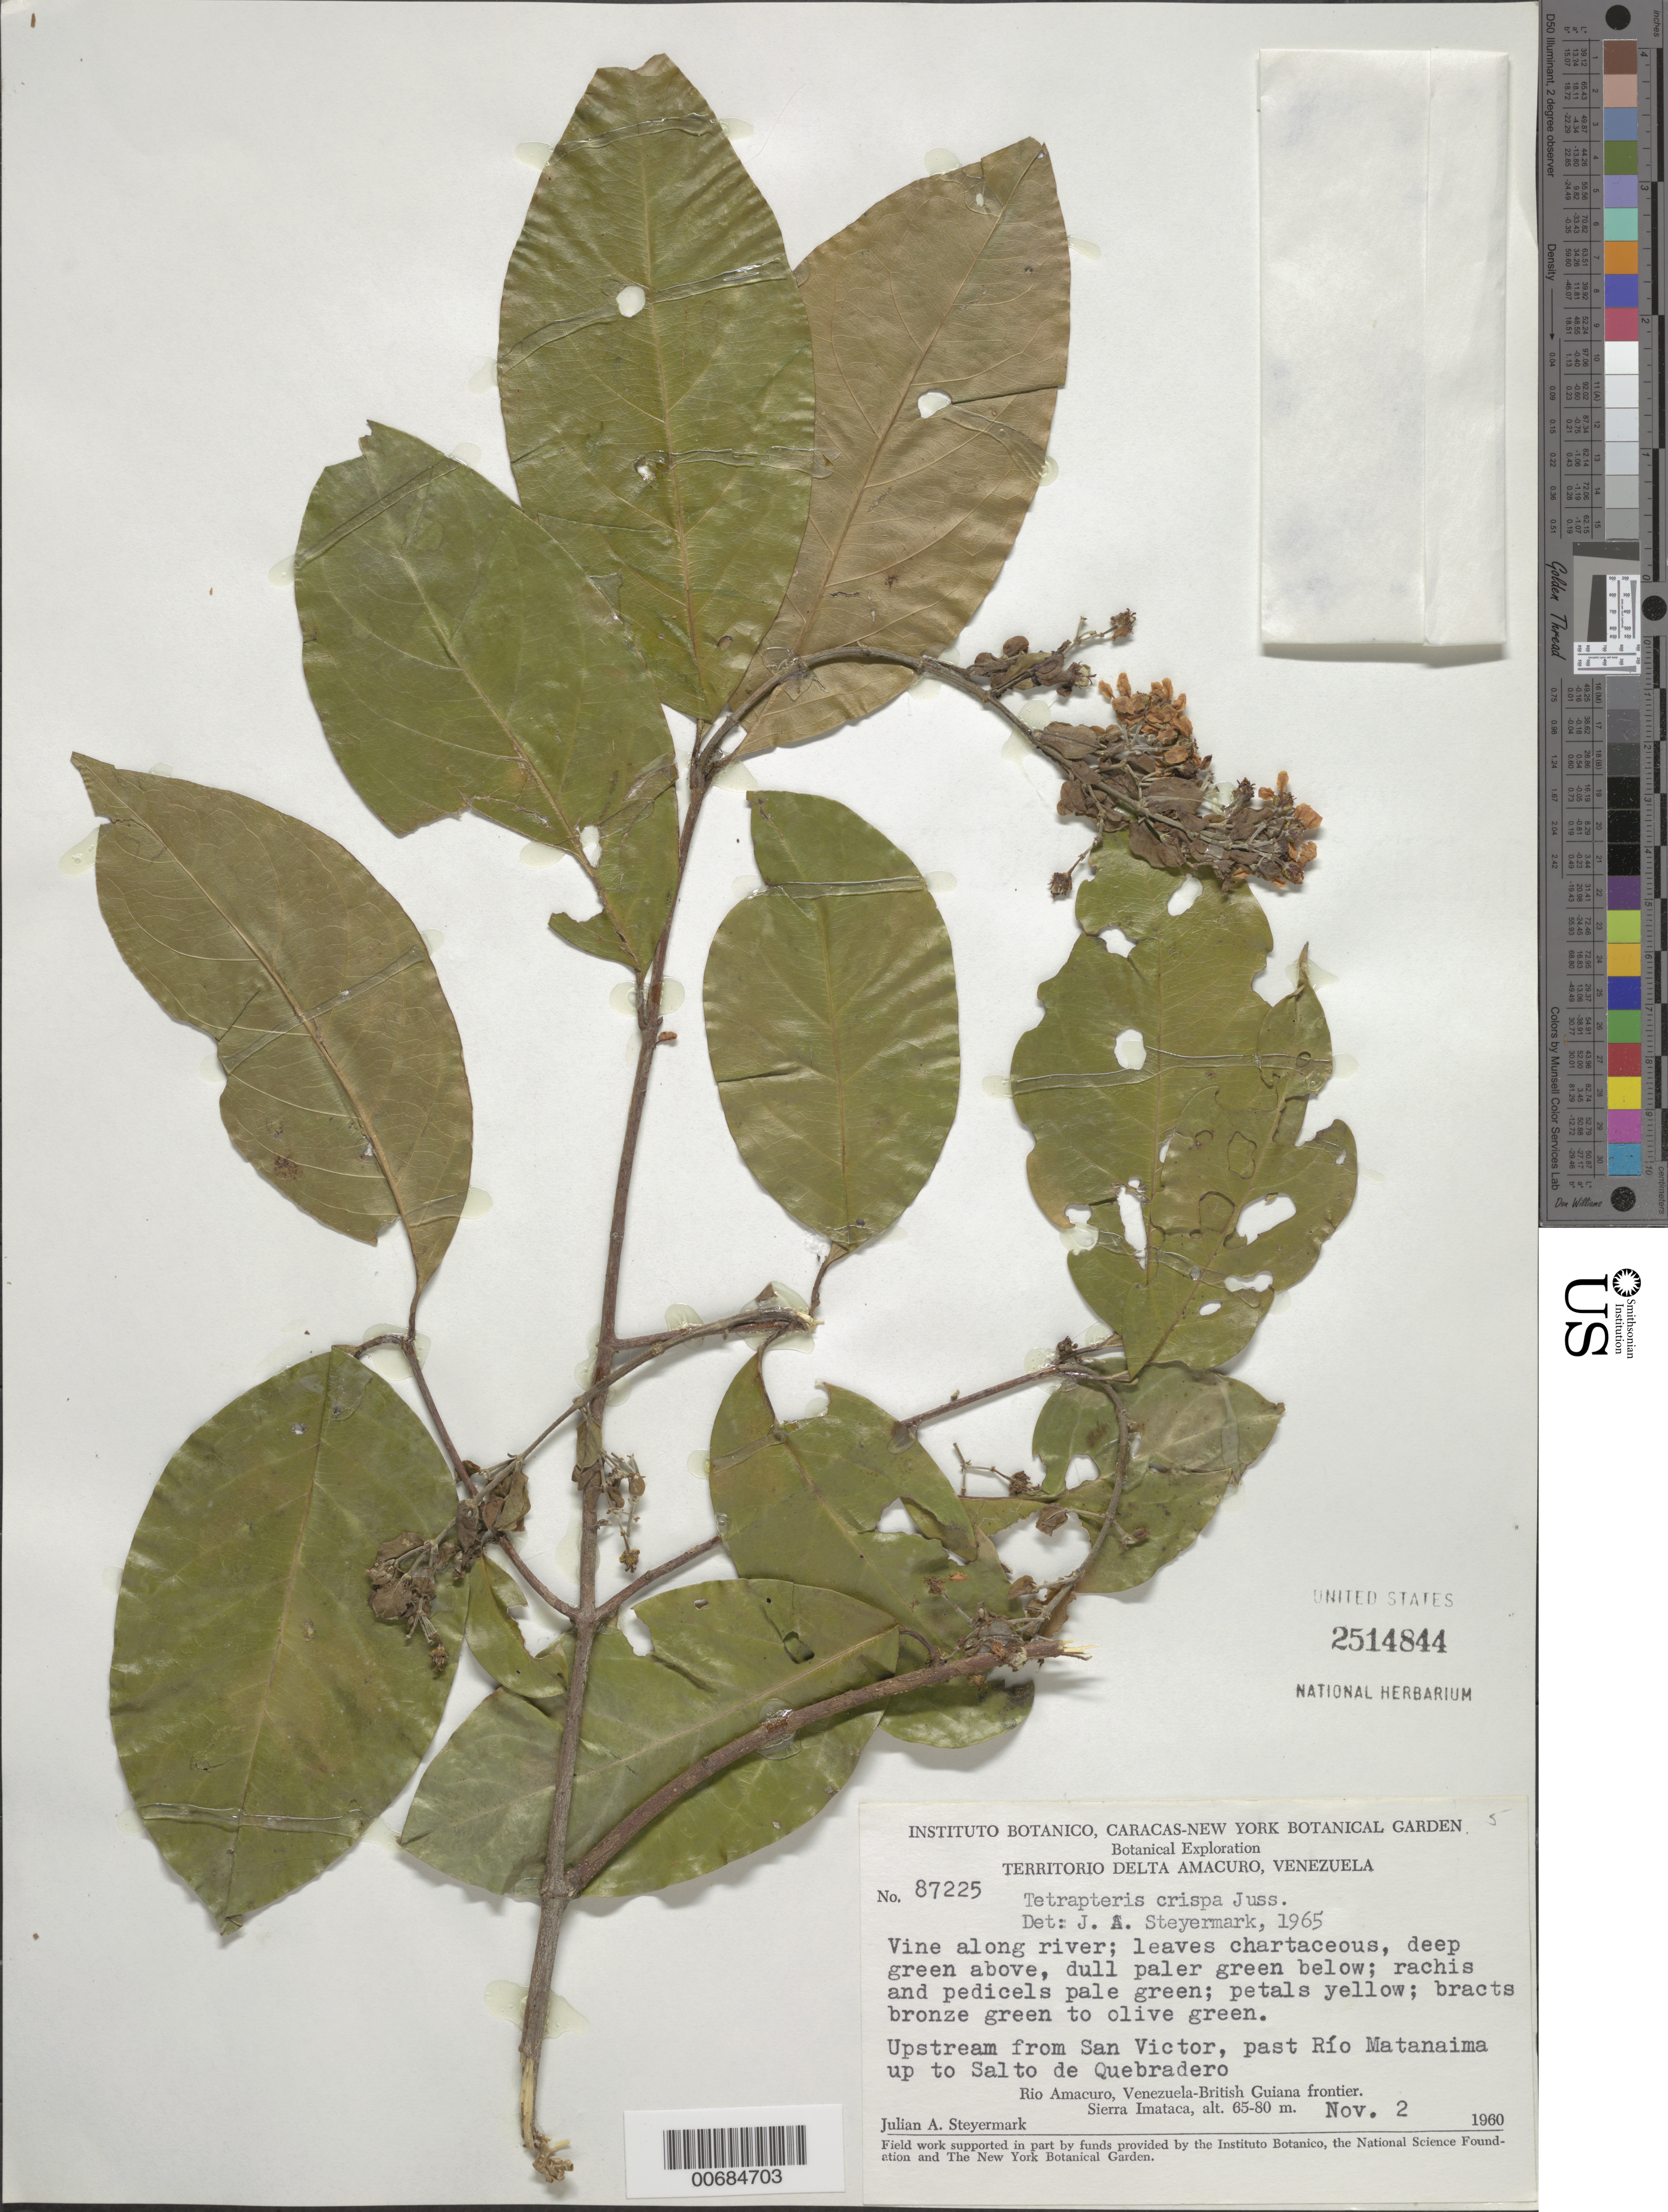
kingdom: Plantae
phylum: Tracheophyta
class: Magnoliopsida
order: Malpighiales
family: Malpighiaceae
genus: Tetrapterys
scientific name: Tetrapterys crispa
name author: A. Juss.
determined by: Steyermark, Julian A., (VEN)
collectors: J. Steyermark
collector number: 87225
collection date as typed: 2-Nov-60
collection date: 1960-11-02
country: Venezuela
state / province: Delta Amacuro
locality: Río Amacuro, Venezuela-British Guiana frontier, Sierra Imataca; upstream from San Victor, past Quebrada Piedradero and Río Matanaima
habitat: Along river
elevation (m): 65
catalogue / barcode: US 2514844